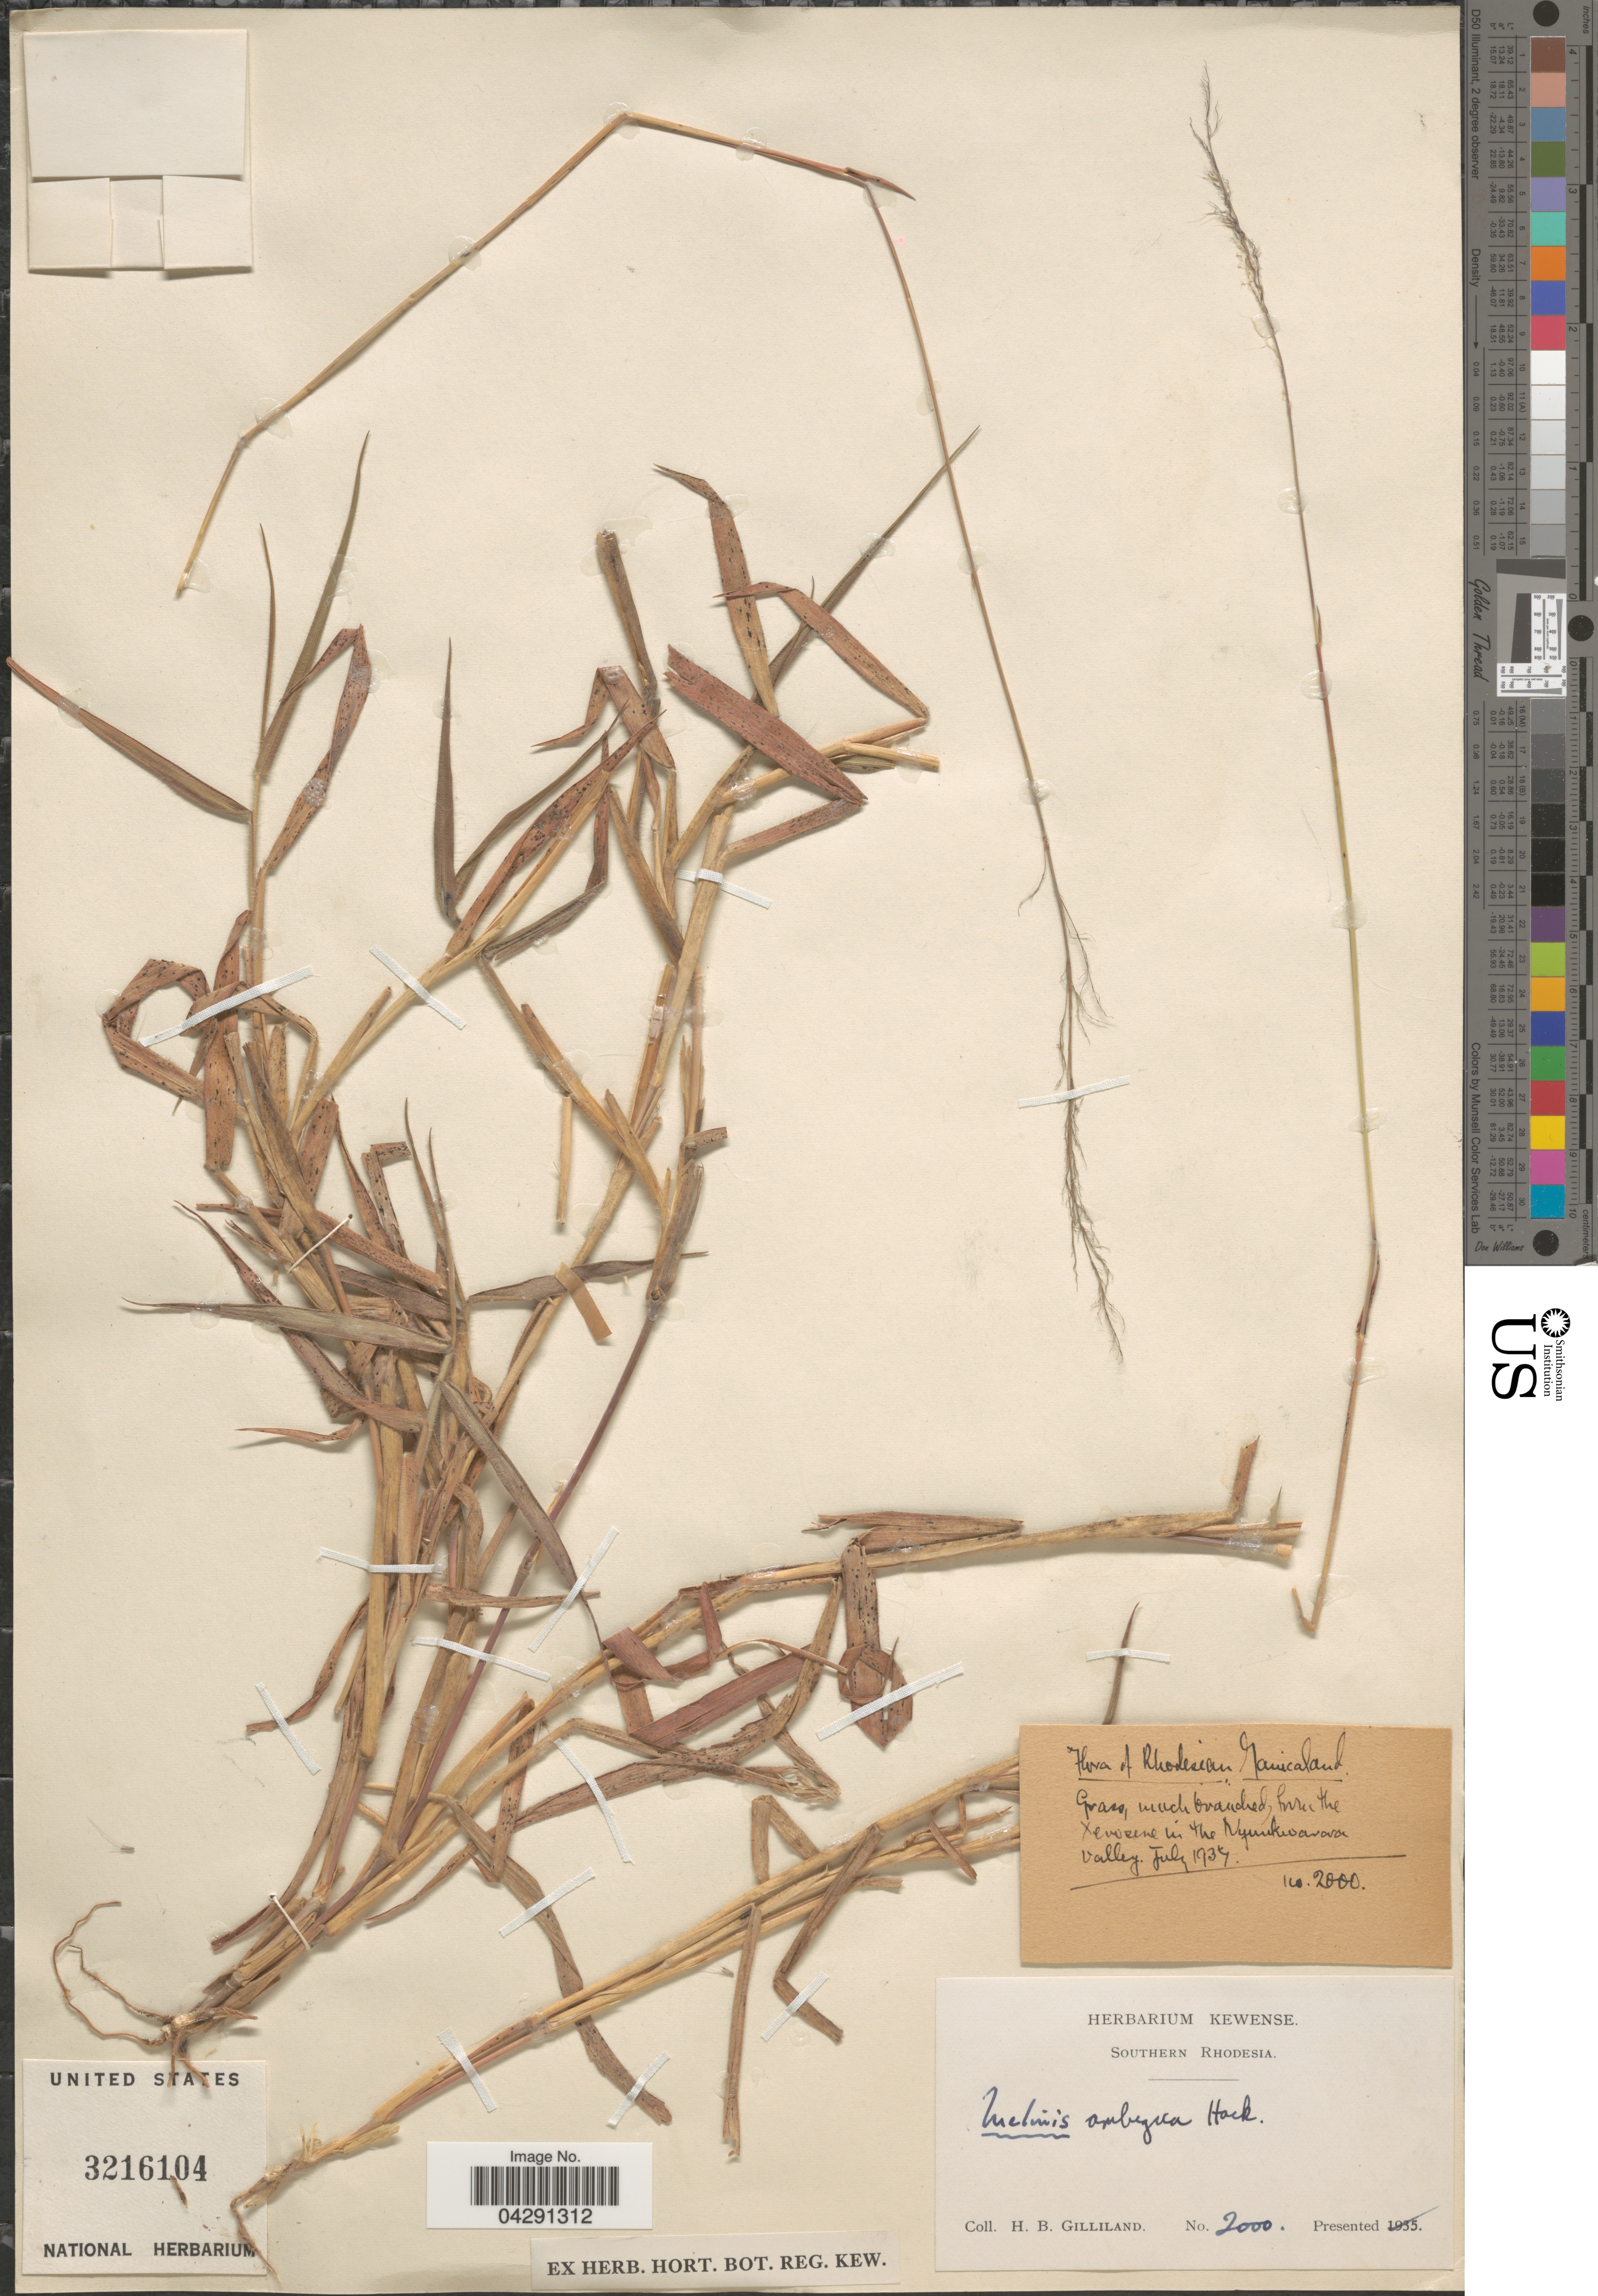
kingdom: Plantae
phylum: Tracheophyta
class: Liliopsida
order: Poales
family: Poaceae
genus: Melinis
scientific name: Melinis ambigua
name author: Hack.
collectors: H. Gilliland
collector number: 2000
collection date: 1937-07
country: Zimbabwe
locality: Southern Rhodesia. [illegible text] the Reserve[interpreted] in the Nyurukwarara[interpreted] valley.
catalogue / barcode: US 3216104